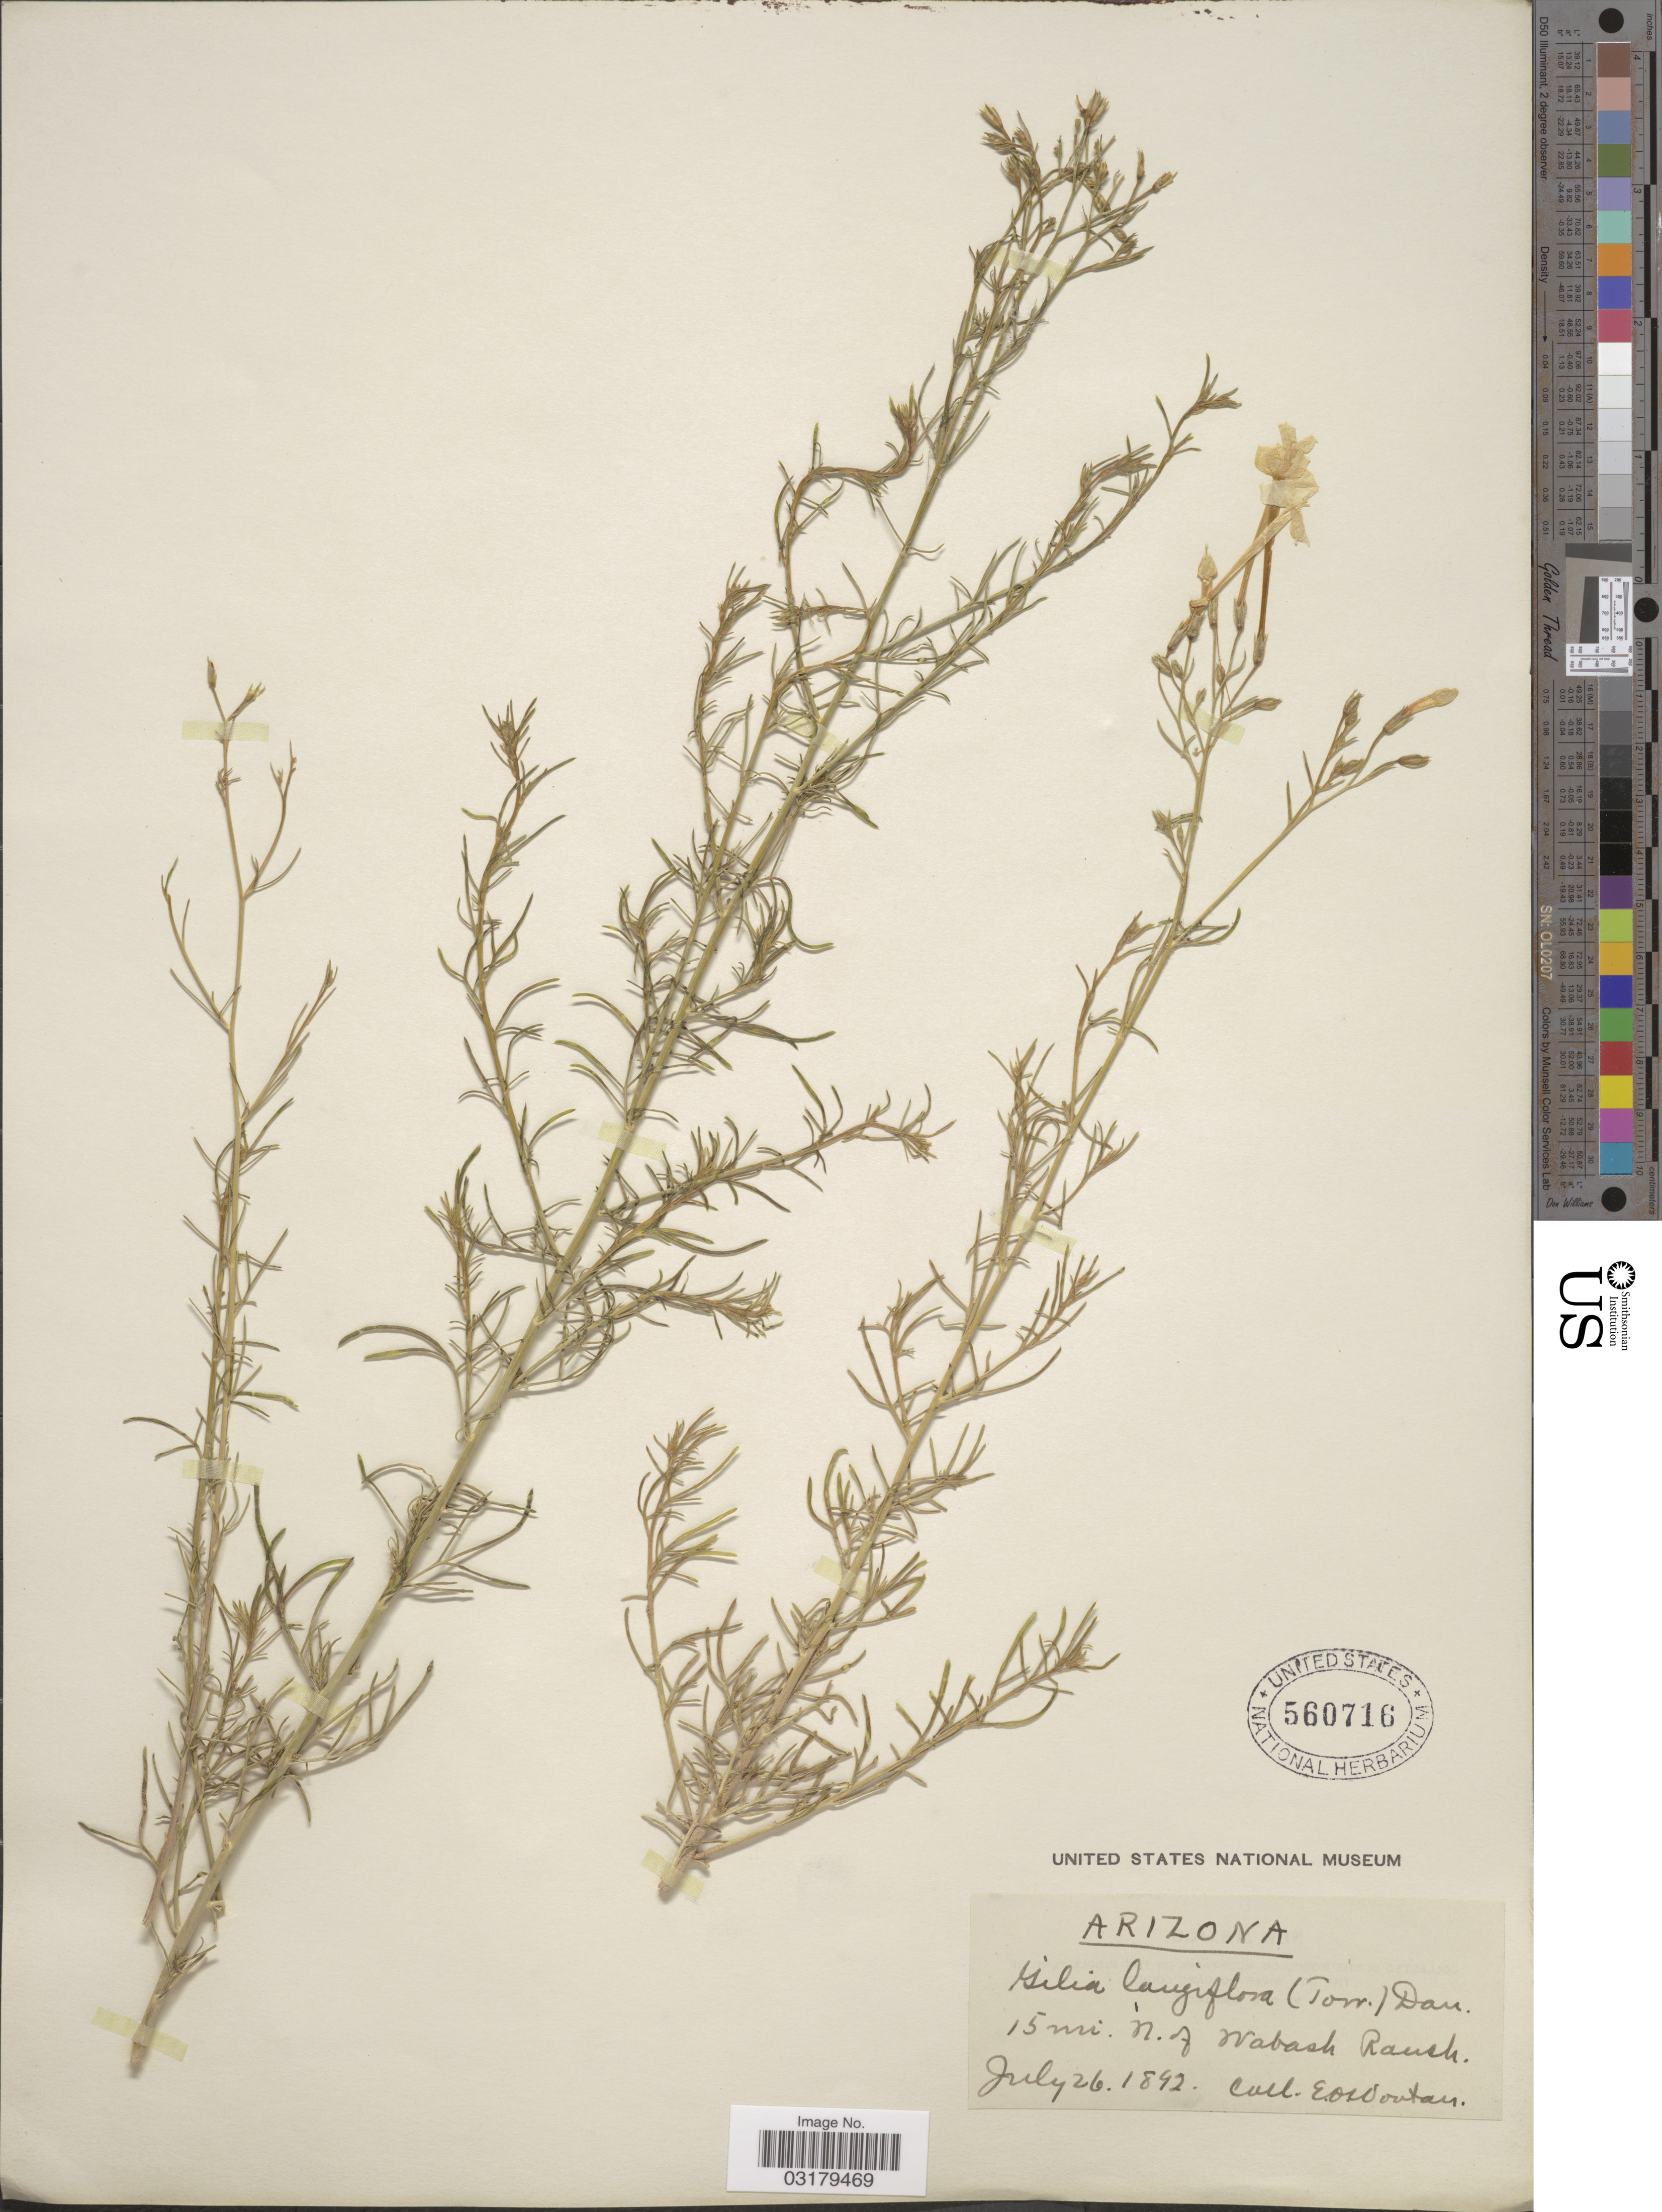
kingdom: Plantae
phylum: Tracheophyta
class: Magnoliopsida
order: Ericales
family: Polemoniaceae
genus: Ipomopsis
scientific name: Ipomopsis longiflora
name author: (Torr.) V.E. Grant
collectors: E. O. Wooton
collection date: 1892-07-26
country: United States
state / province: Arizona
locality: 15 mi. N. of Wabash Ranch.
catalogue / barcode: US 560716